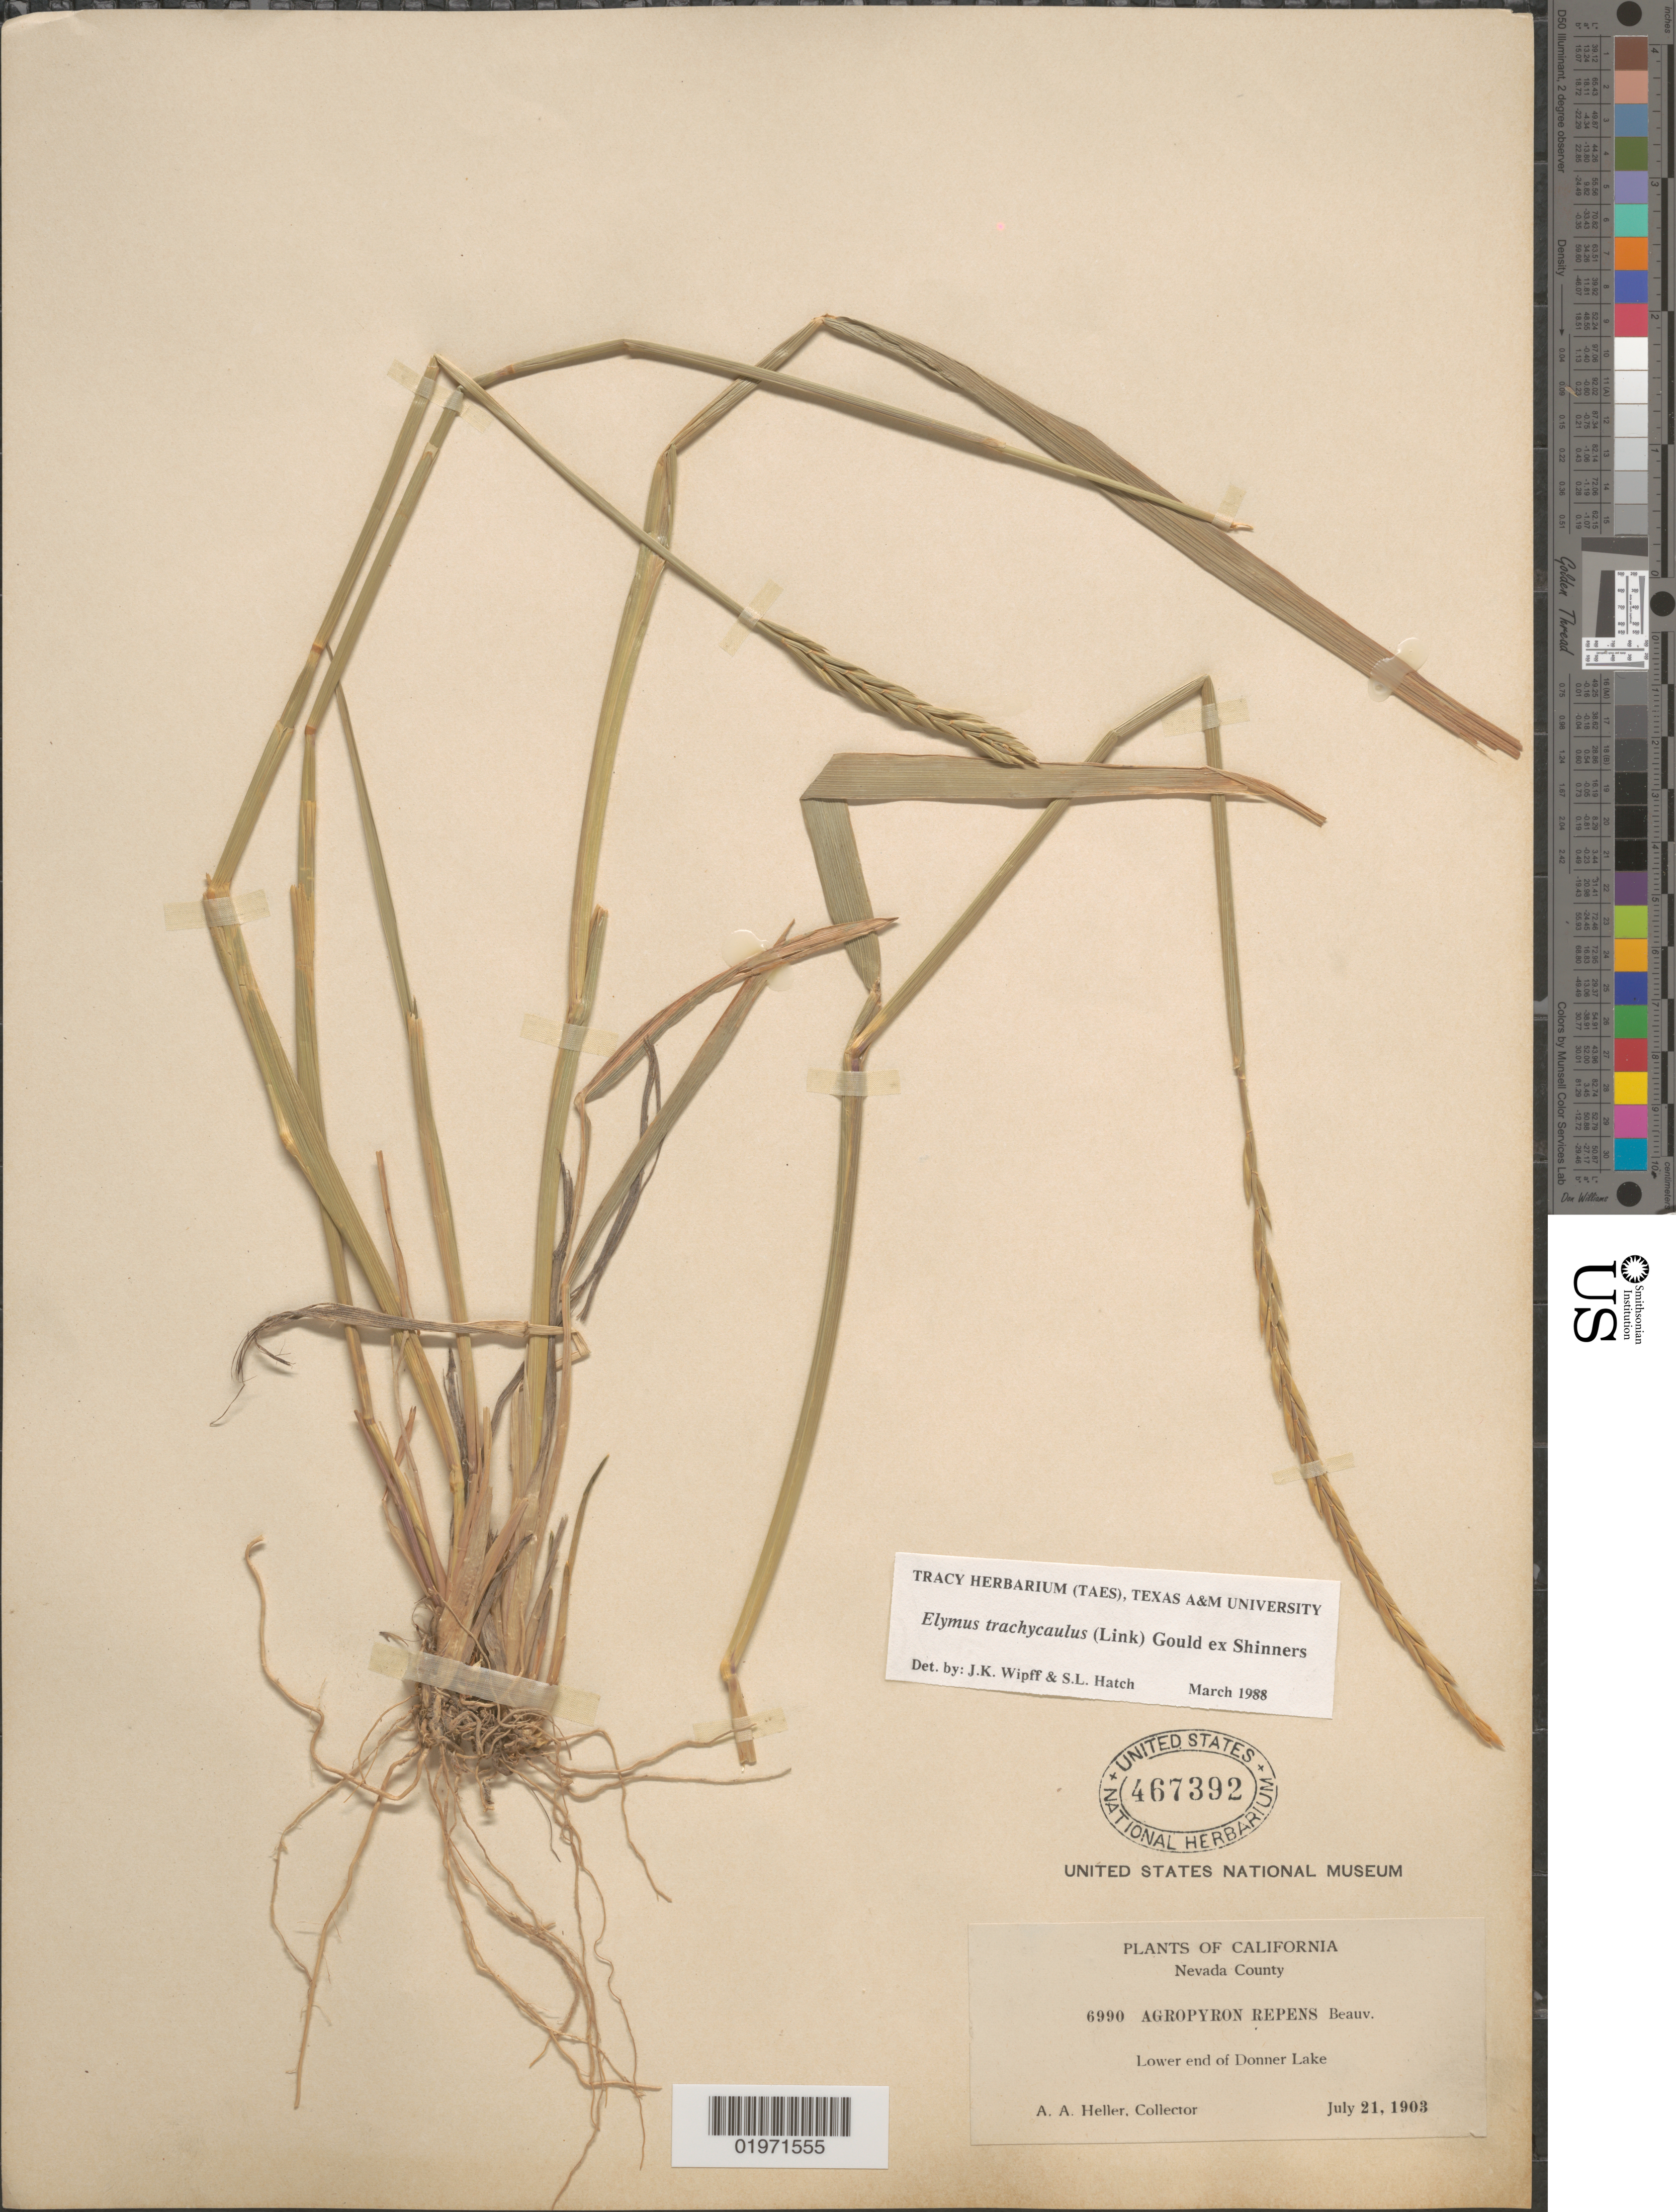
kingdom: Plantae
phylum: Tracheophyta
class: Liliopsida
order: Poales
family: Poaceae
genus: Elymus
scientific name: Elymus trachycaulus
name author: (Link) Gould ex Shinners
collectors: A. A. Heller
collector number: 6990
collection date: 1903-07-21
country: United States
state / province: California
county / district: Nevada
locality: Nevada County. Lower end of Donner Lake.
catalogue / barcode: US 467392